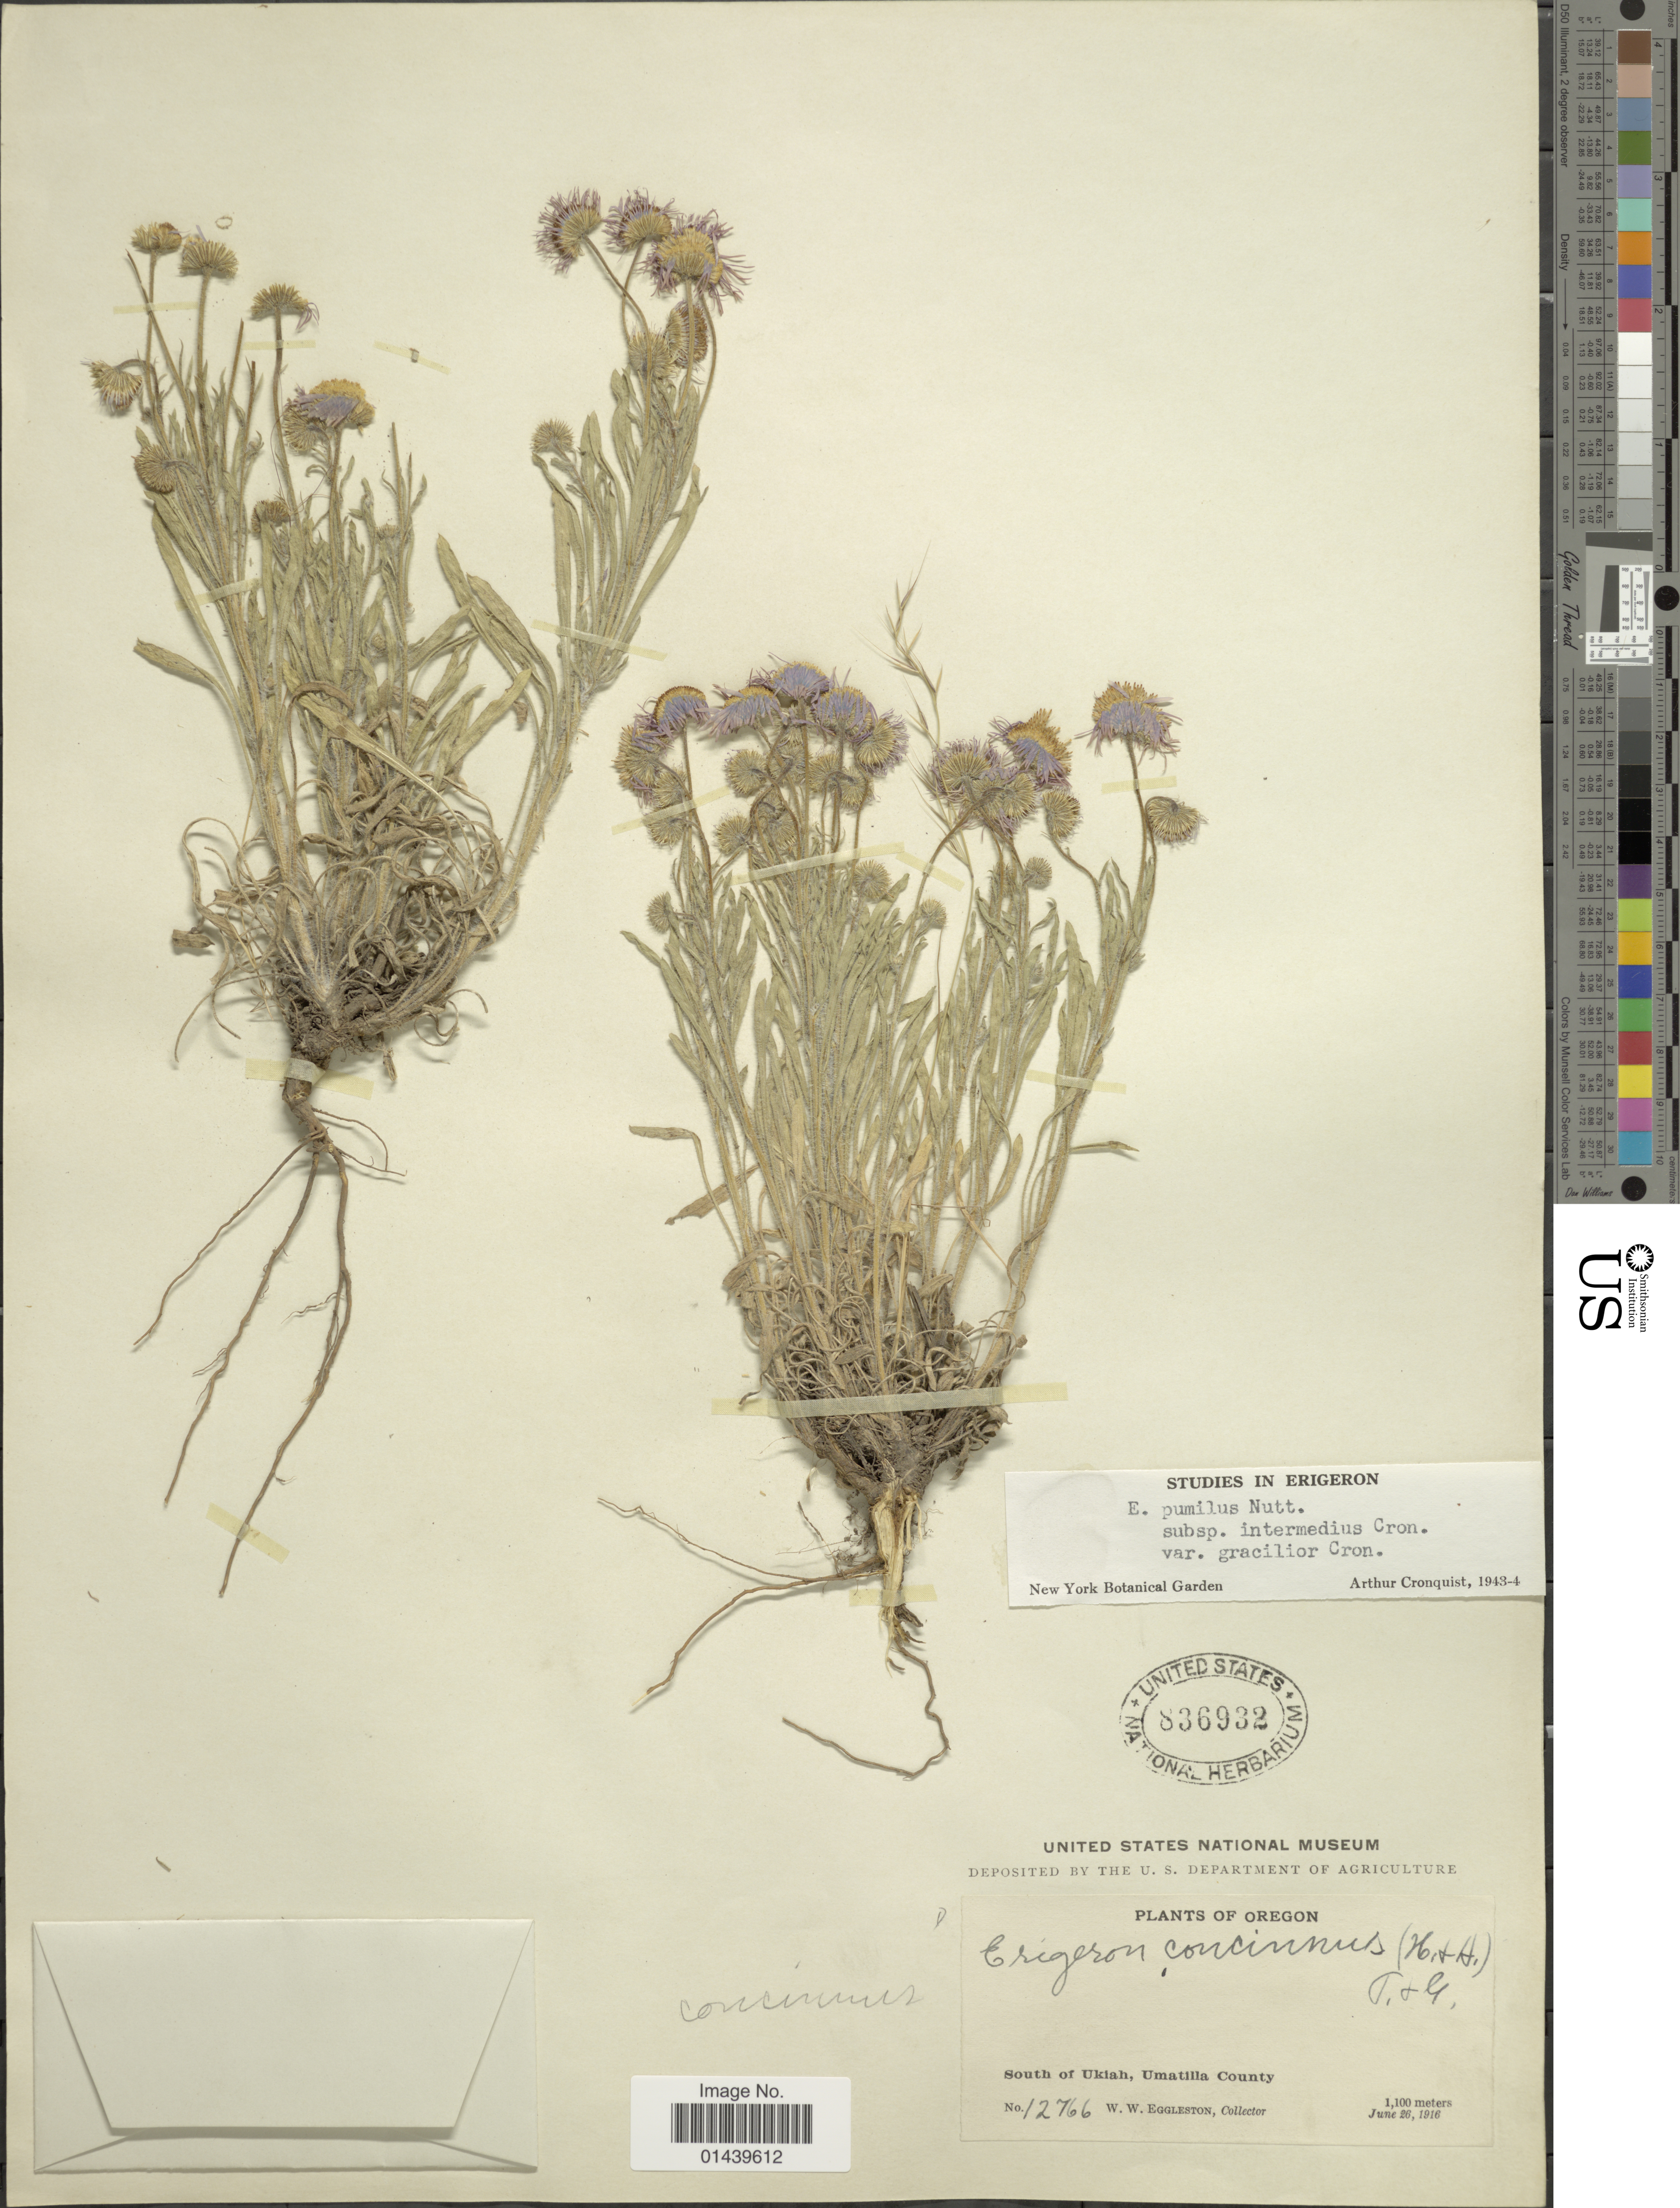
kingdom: Plantae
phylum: Tracheophyta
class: Magnoliopsida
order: Asterales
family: Asteraceae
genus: Erigeron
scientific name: Erigeron pumilus subsp. intermedius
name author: Cronq.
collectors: W. W. Eggleston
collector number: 12766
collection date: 1916-06-26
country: United States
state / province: Oregon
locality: South of Ukiah, Umatilla County.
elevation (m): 1100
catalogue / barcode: US 836932